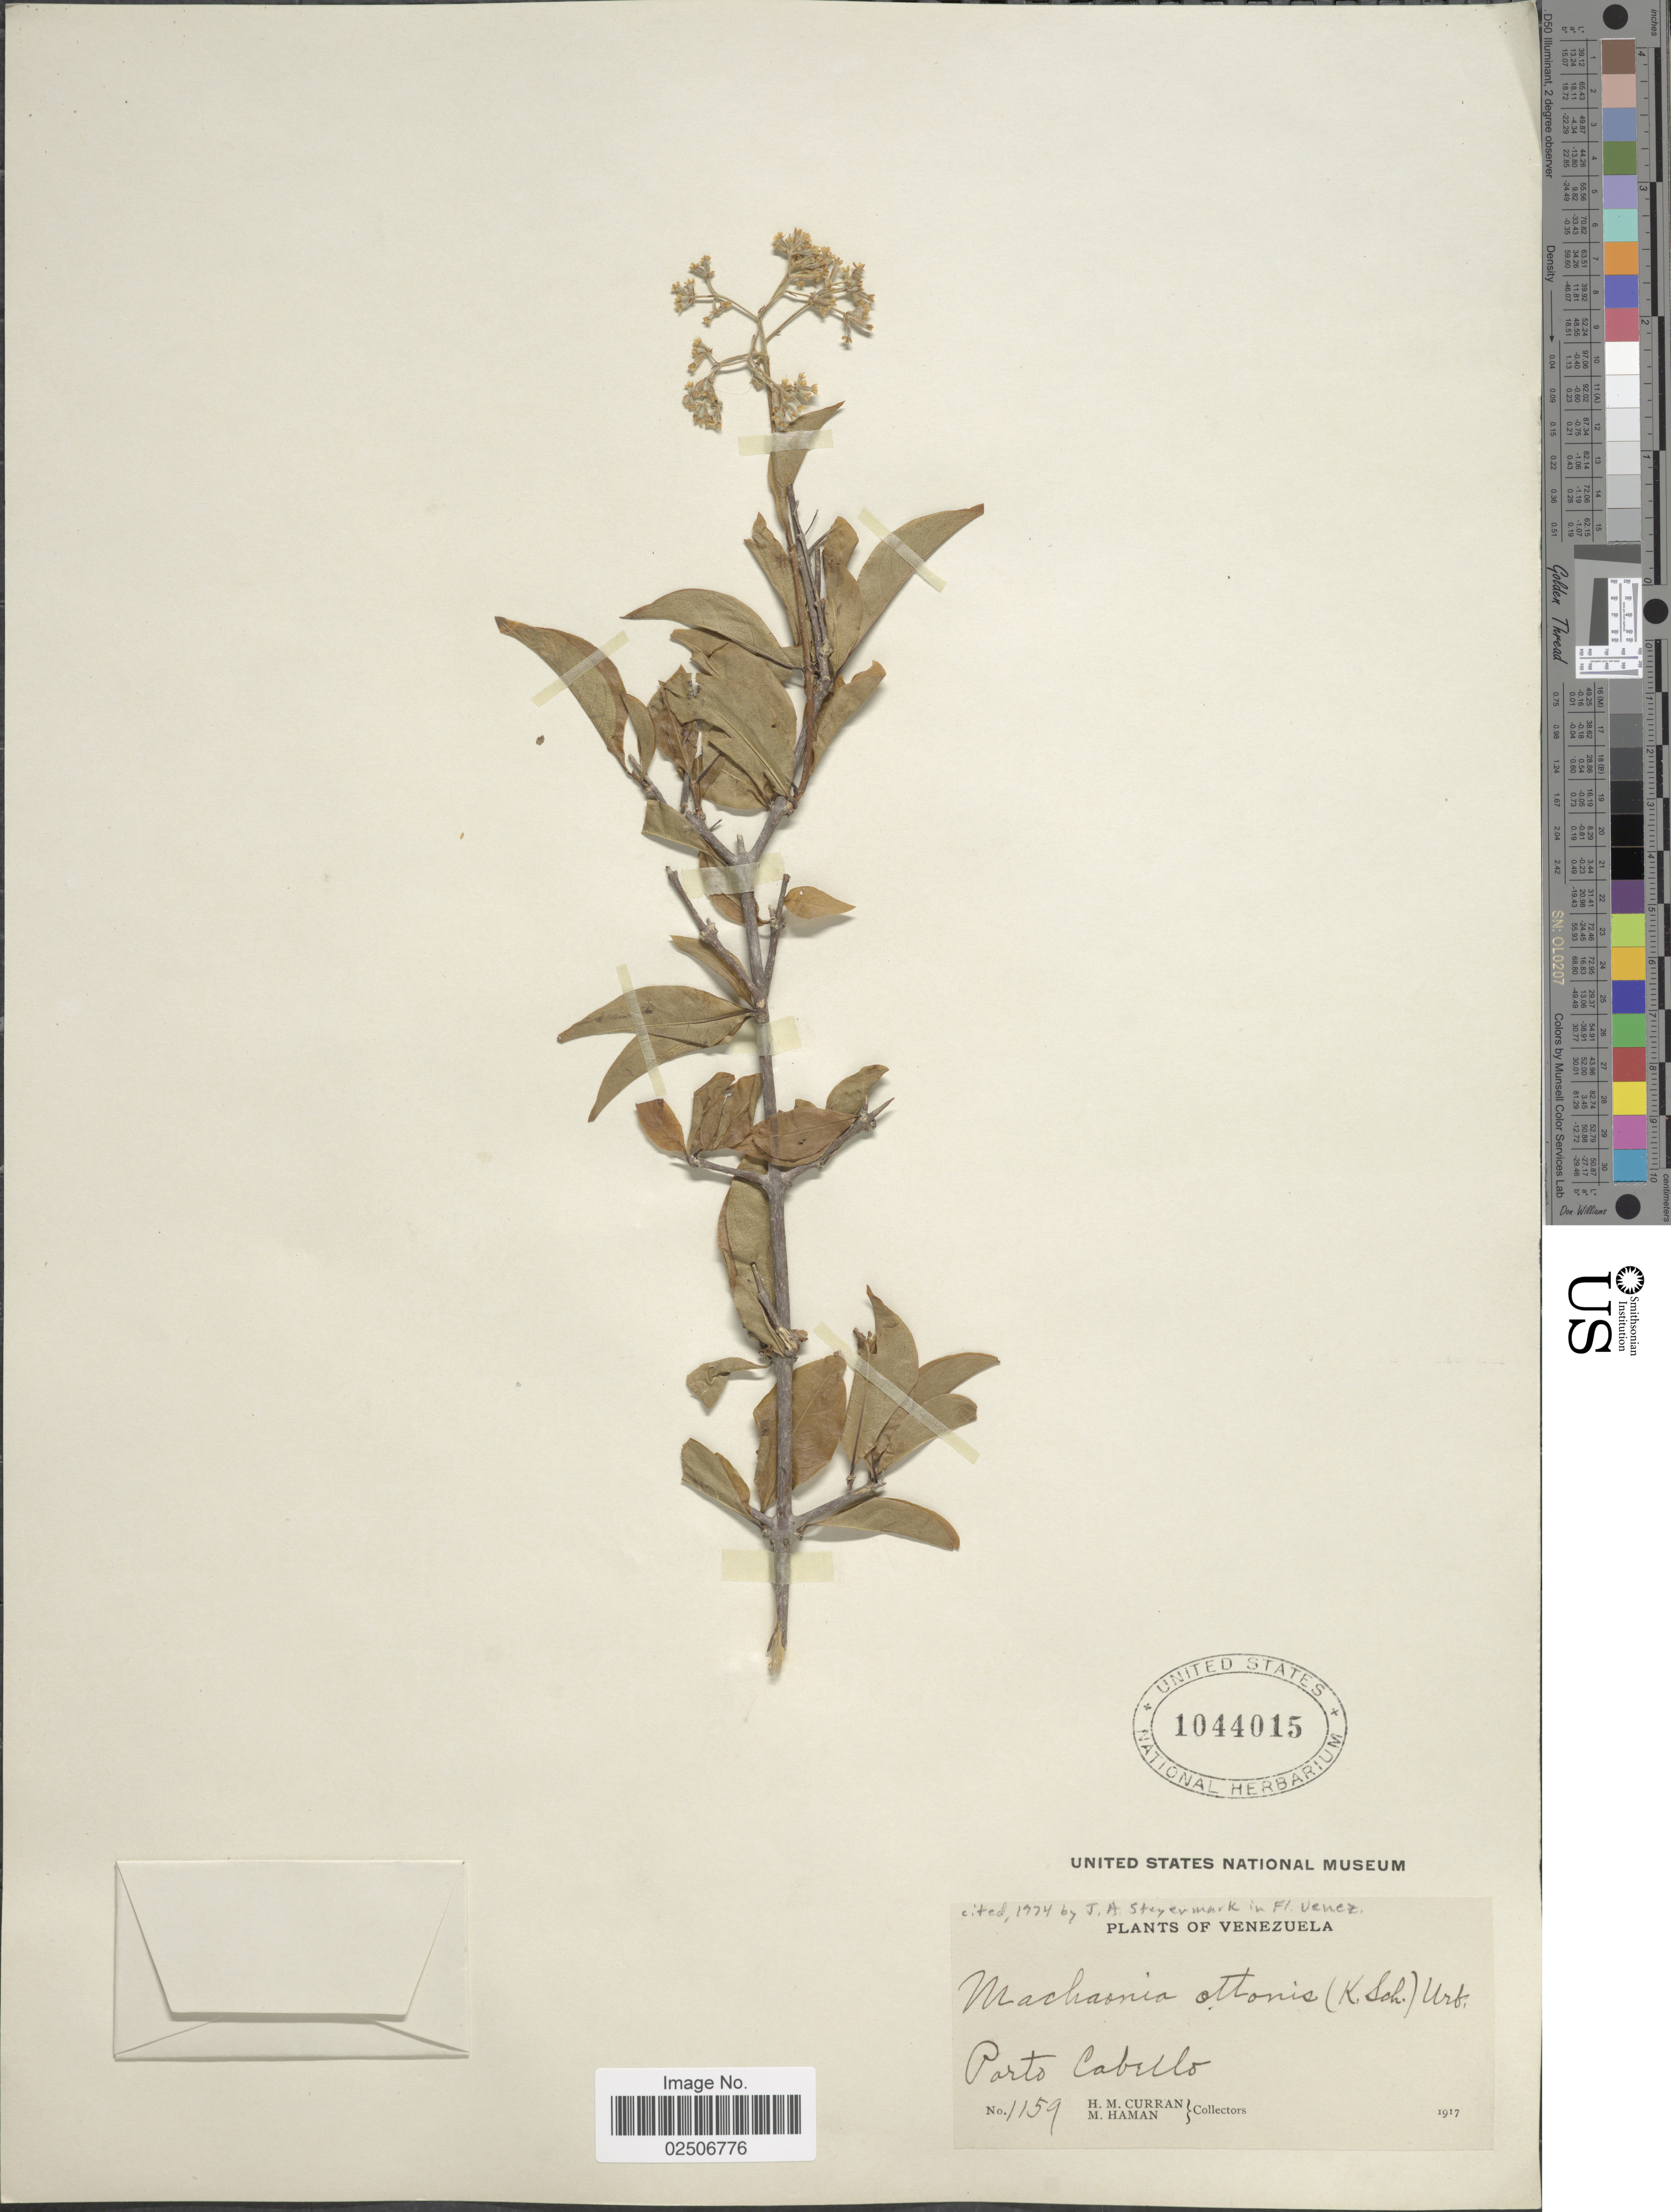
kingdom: Plantae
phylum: Tracheophyta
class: Magnoliopsida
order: Gentianales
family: Rubiaceae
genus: Machaonia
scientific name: Machaonia ottonis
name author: (K. Schum.) Urb.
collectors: H. M. Curran & M. Haman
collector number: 1159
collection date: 1917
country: Venezuela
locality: Porto cabello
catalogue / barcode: US 1044015